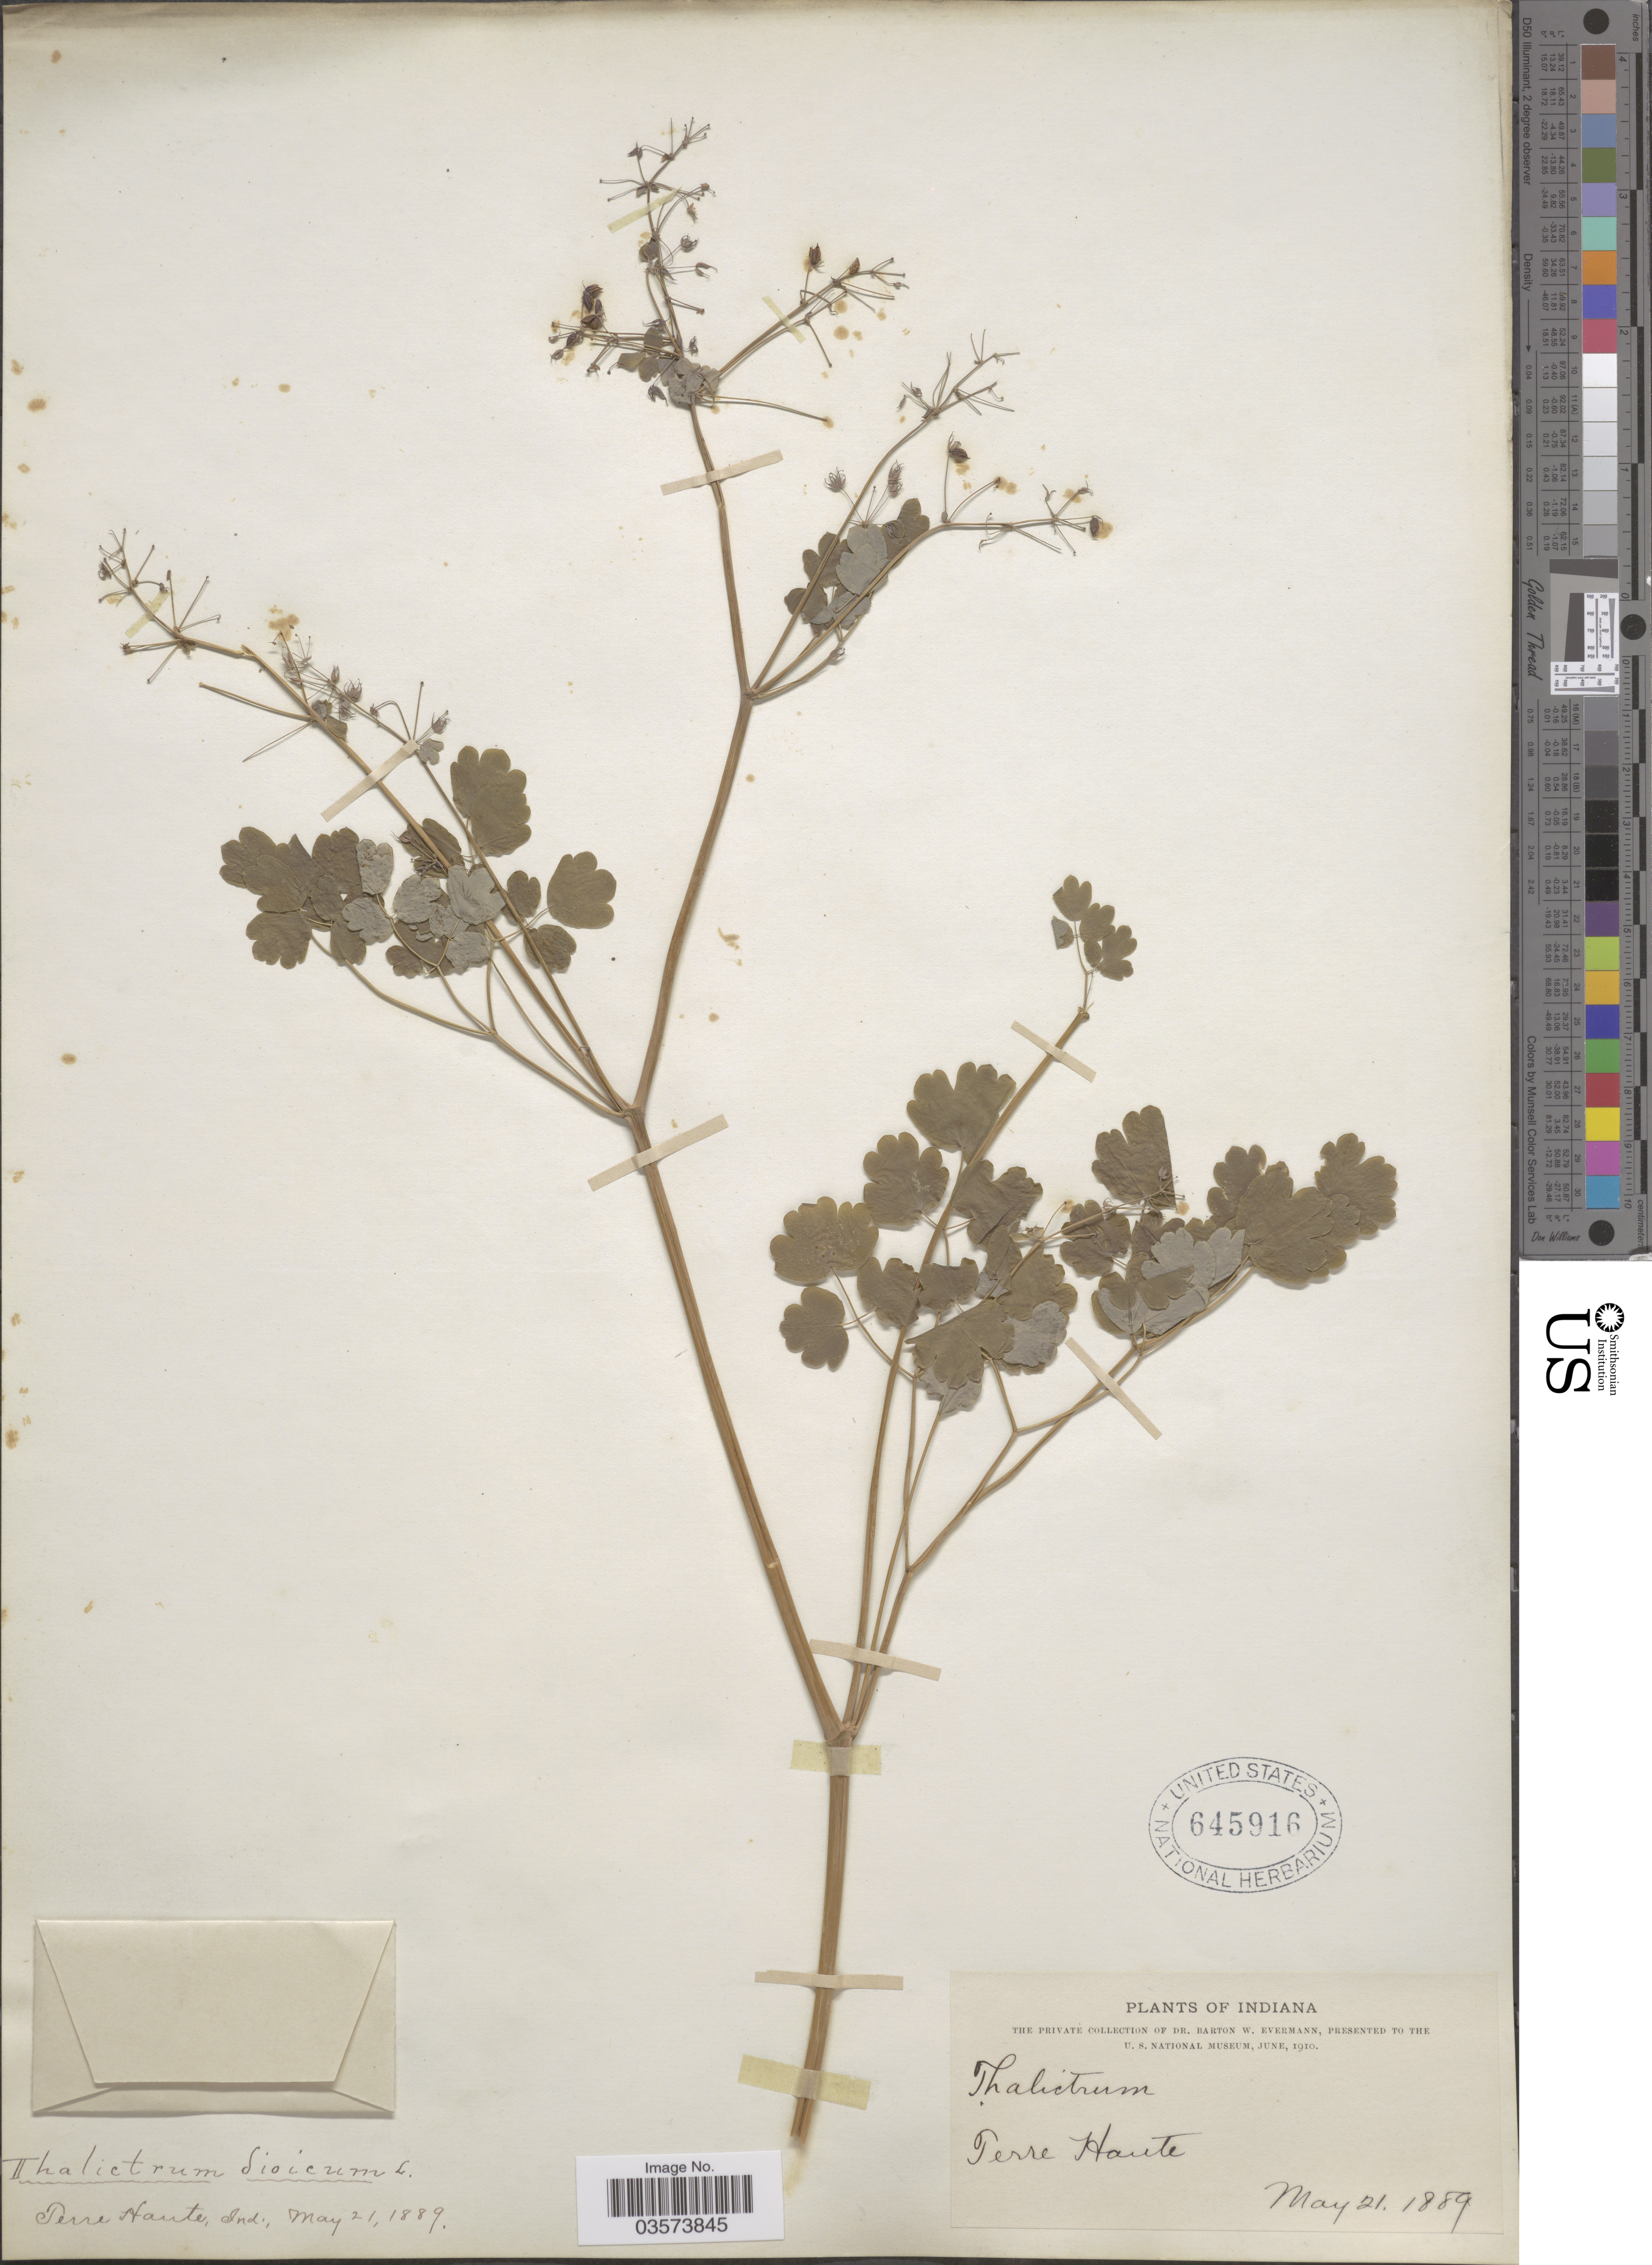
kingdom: Plantae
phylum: Tracheophyta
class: Magnoliopsida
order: Ranunculales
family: Ranunculaceae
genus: Thalictrum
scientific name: Thalictrum dioicum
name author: L.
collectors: B. W. Evermann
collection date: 1889-05-21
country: United States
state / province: Indiana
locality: Terre Haute.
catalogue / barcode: US 645916